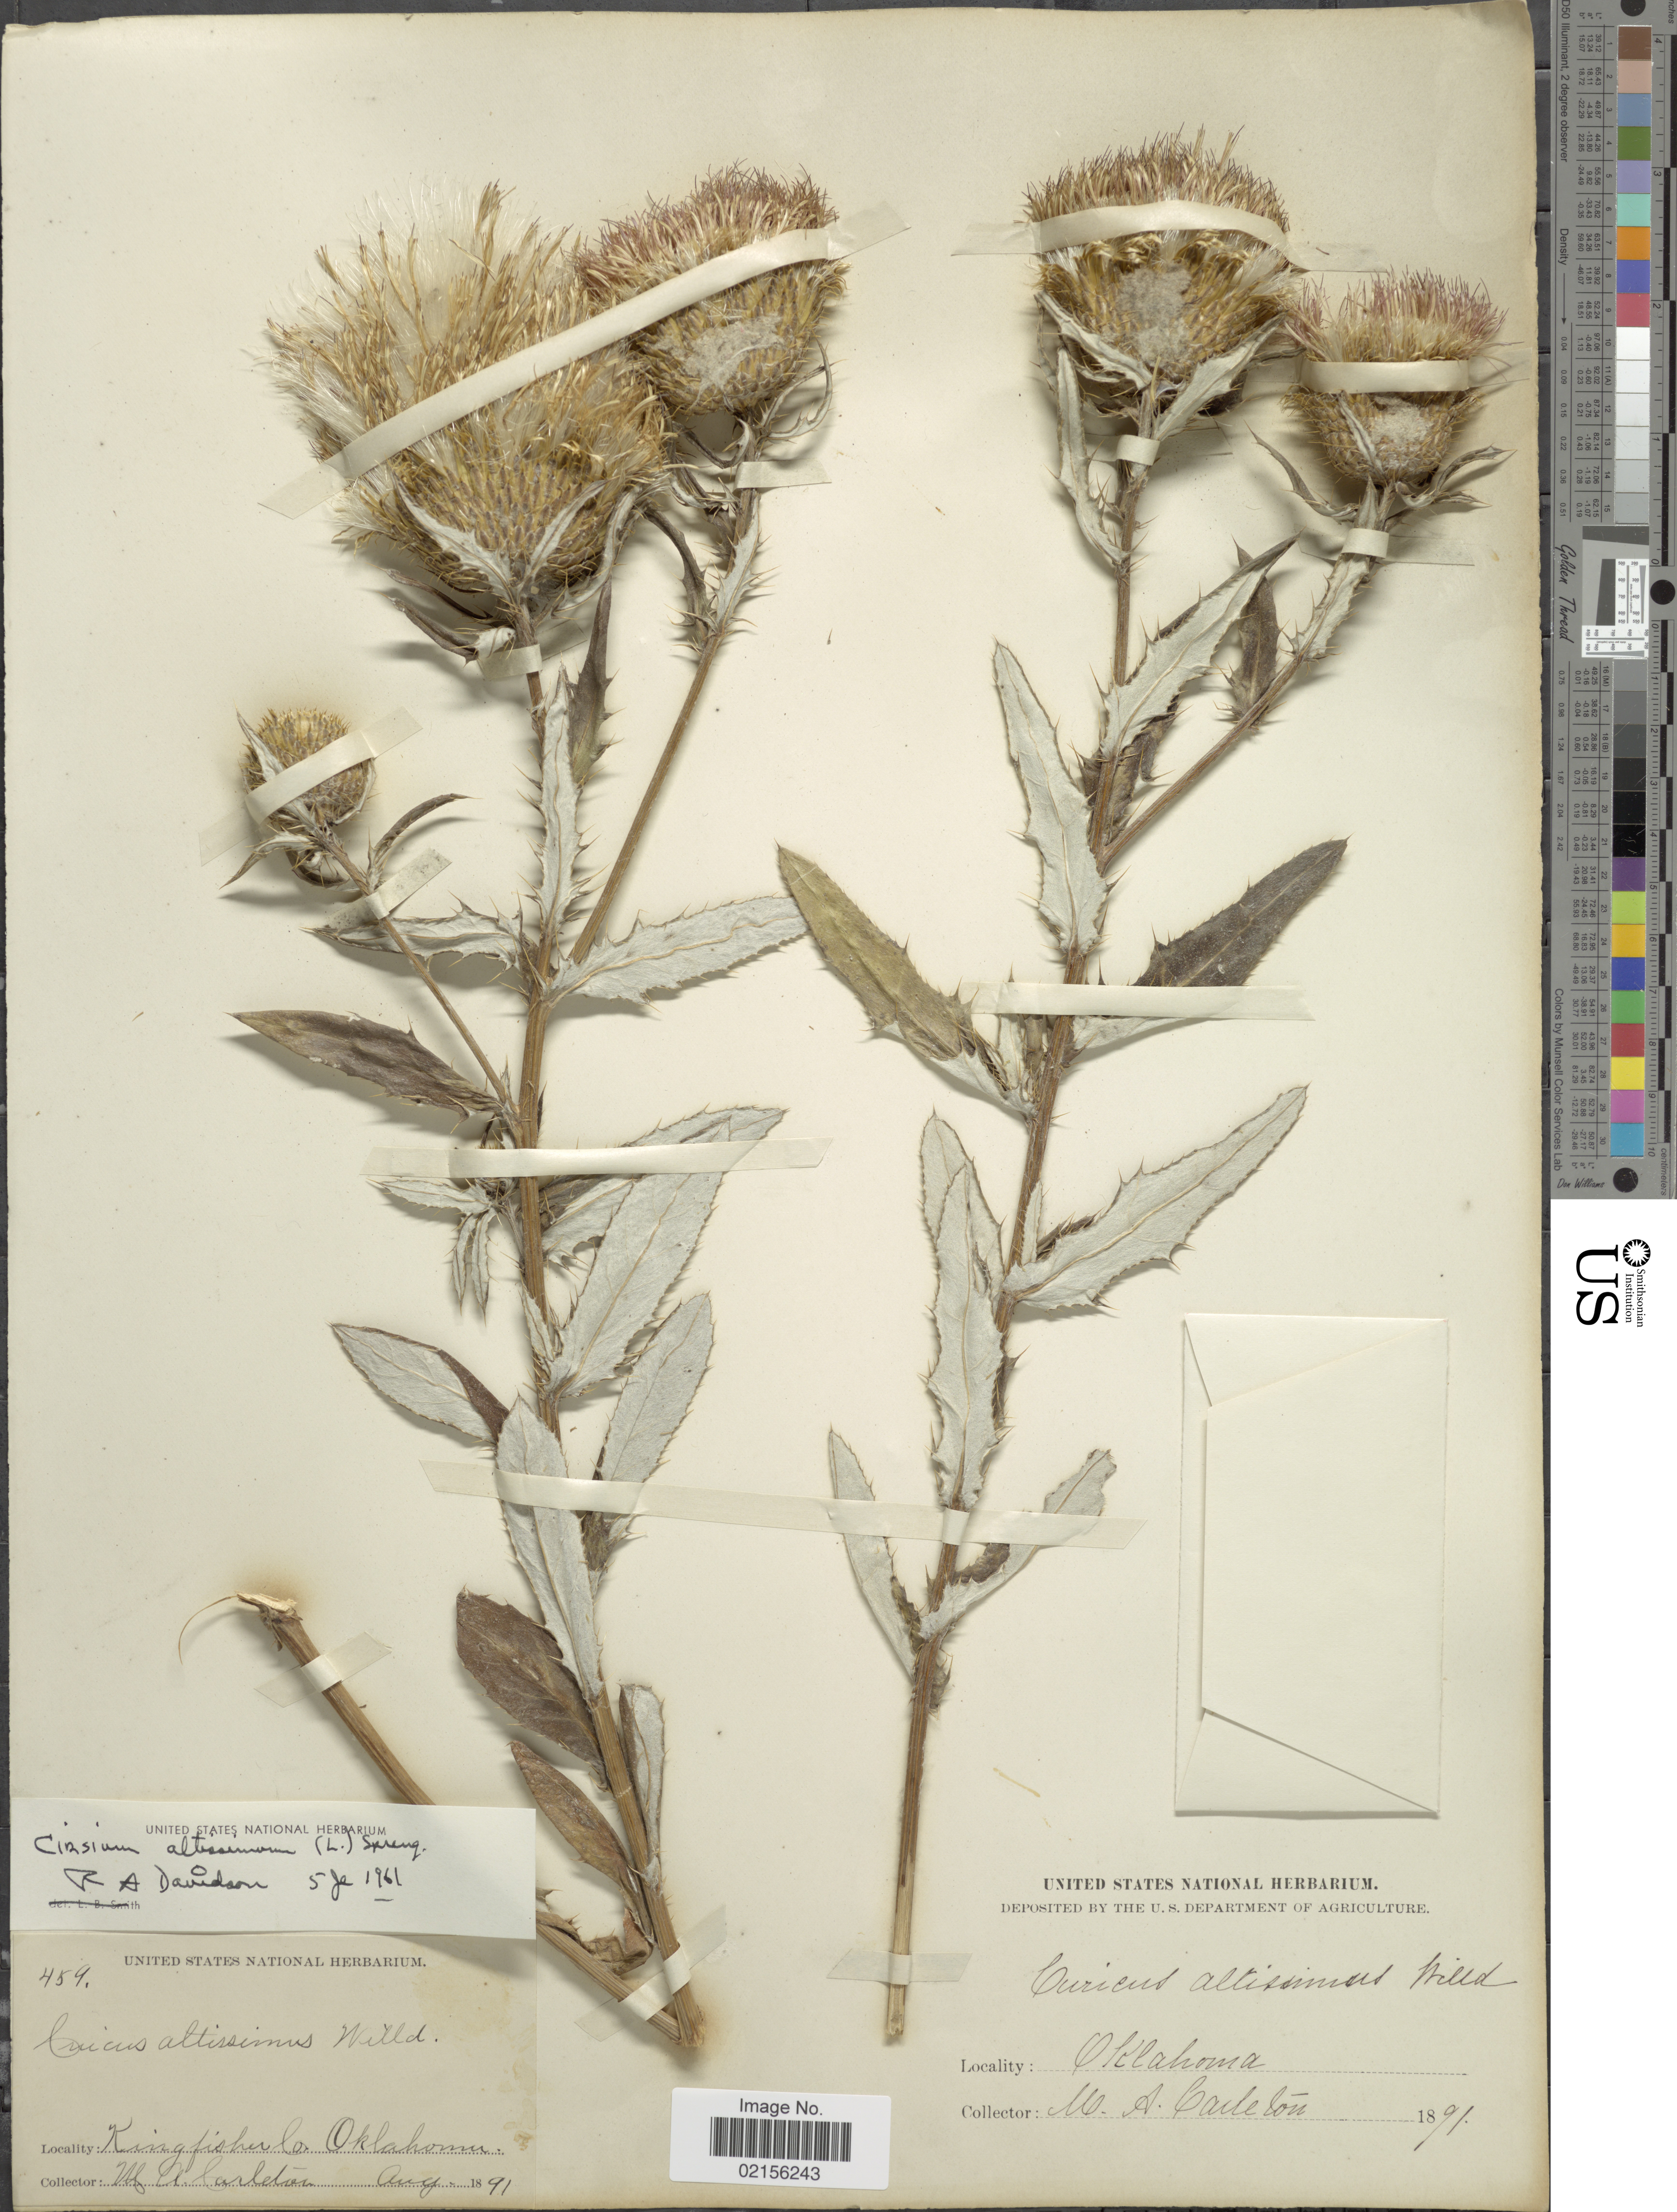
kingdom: Plantae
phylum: Tracheophyta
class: Magnoliopsida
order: Asterales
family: Asteraceae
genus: Cirsium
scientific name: Cirsium altissimum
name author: (L.) Spreng.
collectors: M. A. Carleton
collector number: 459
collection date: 1891-08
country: United States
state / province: Oklahoma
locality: King fisher Co